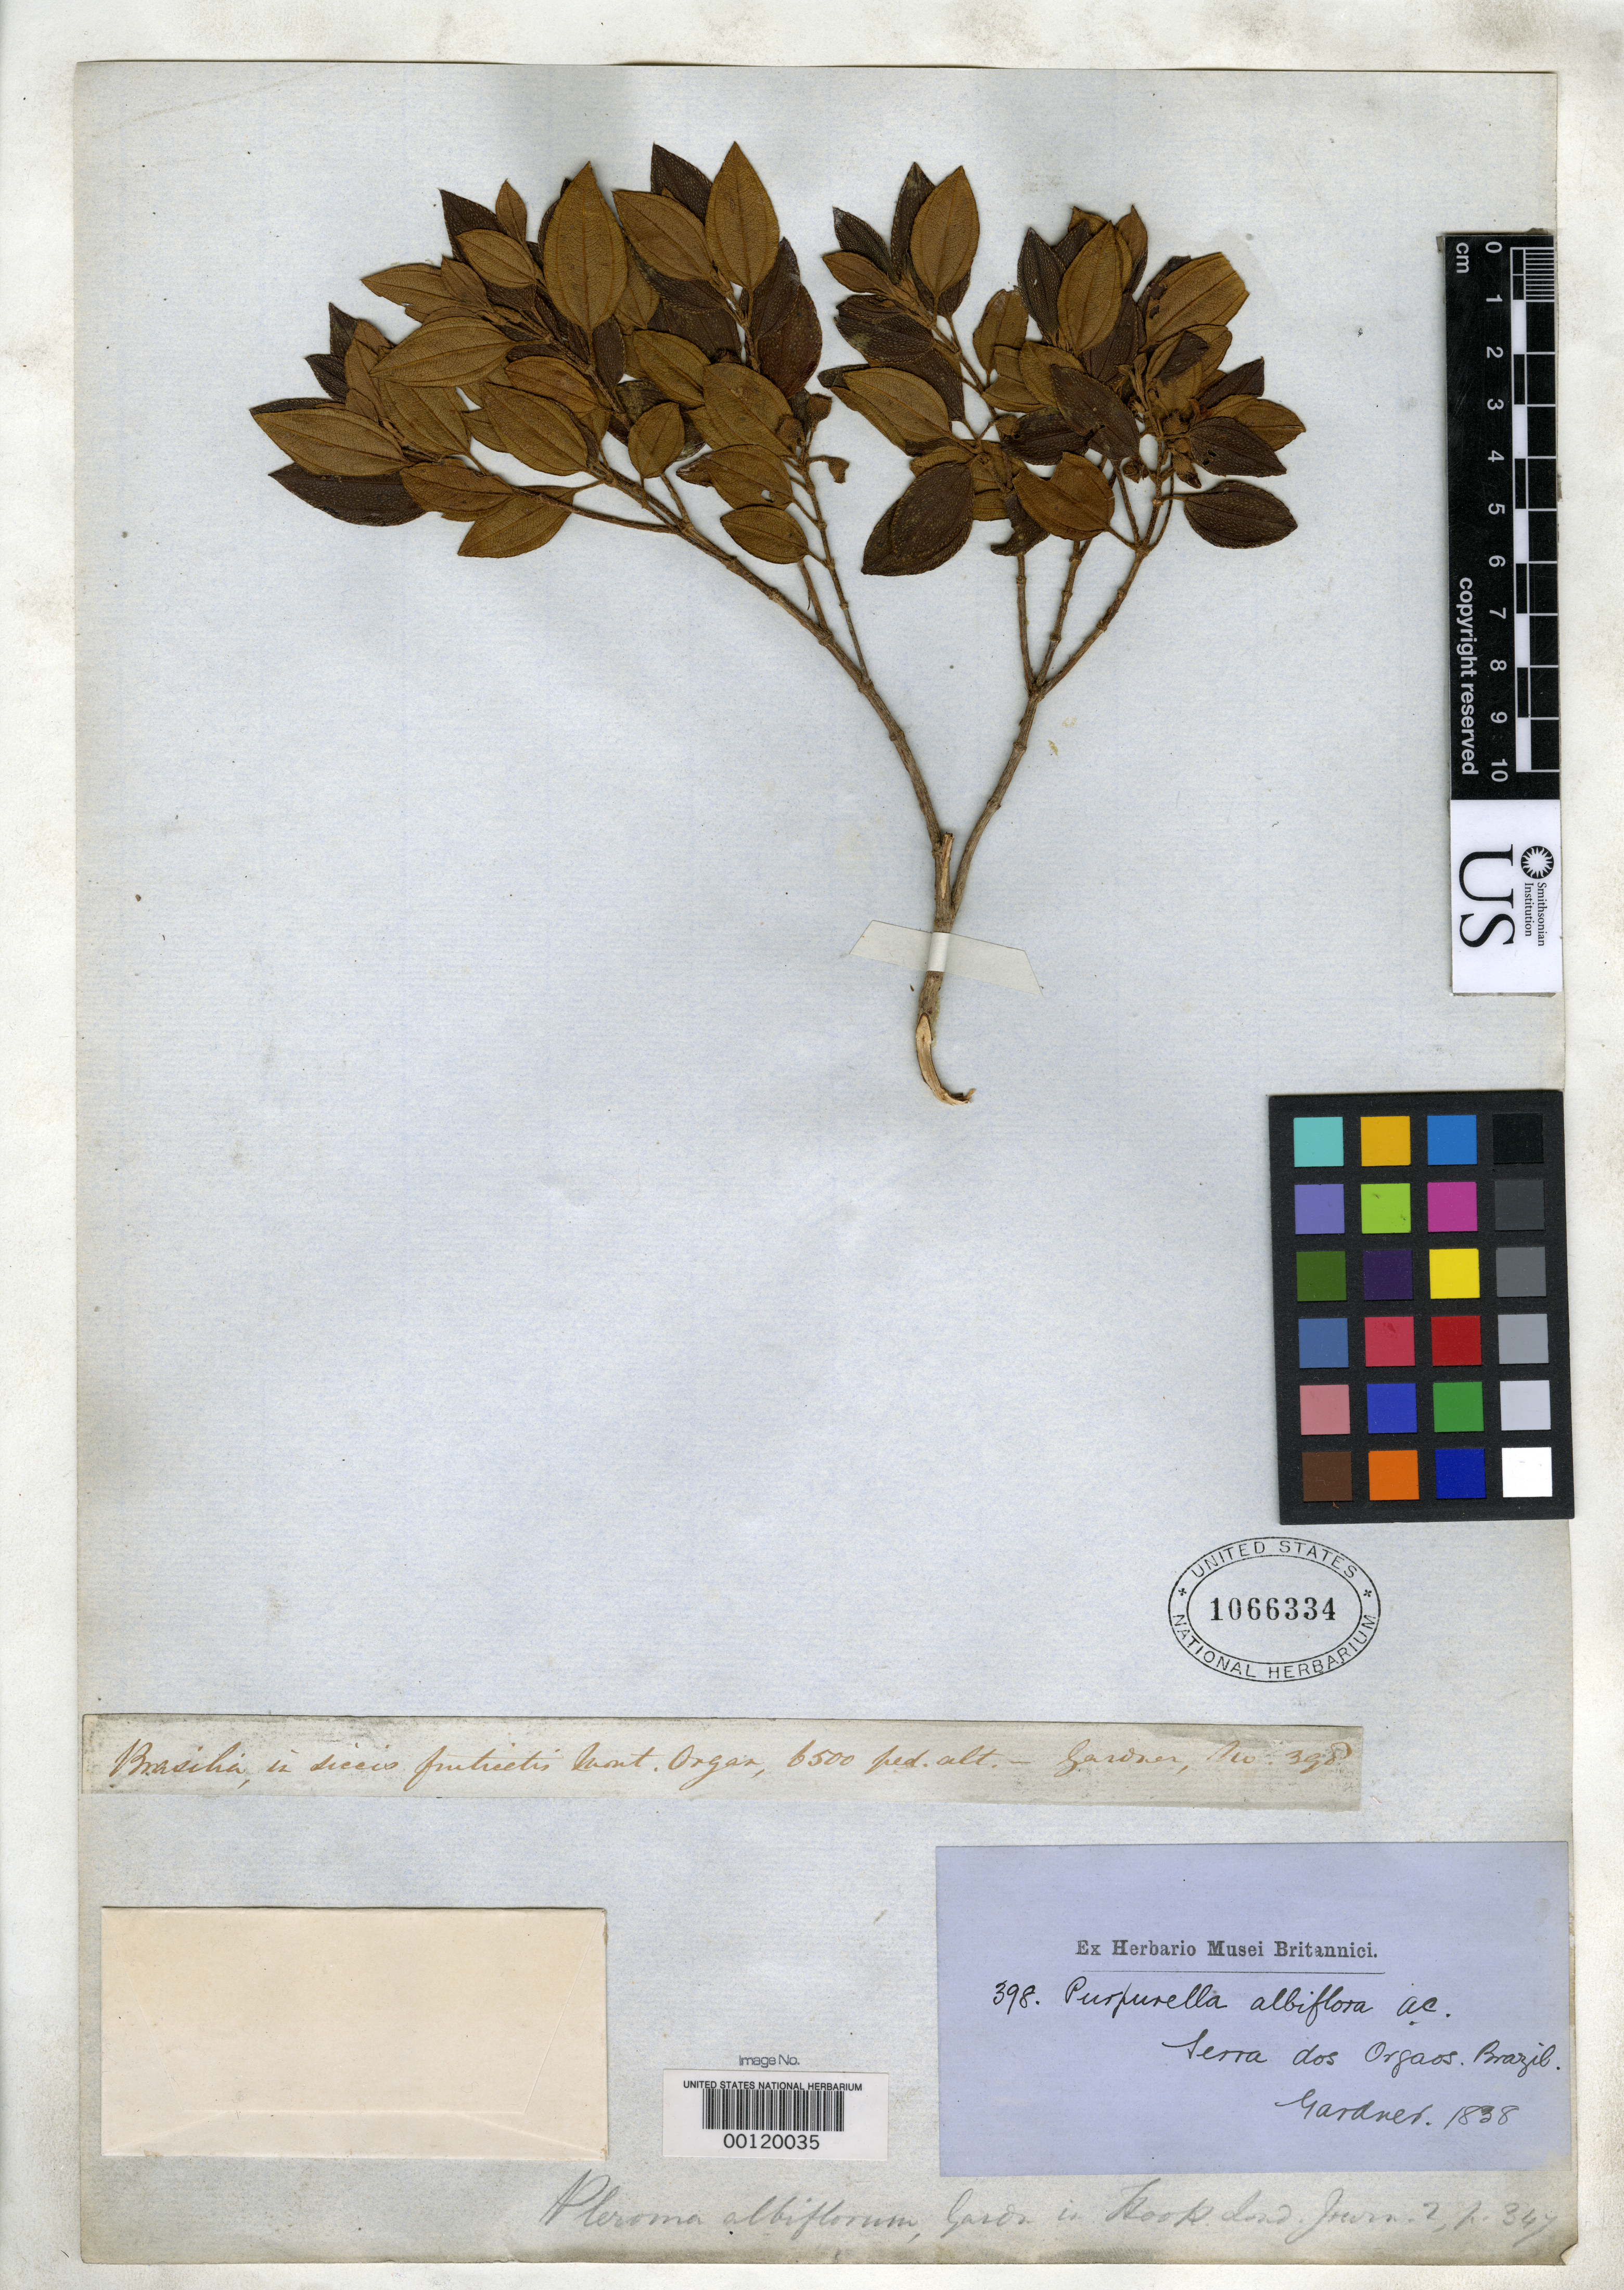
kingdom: Plantae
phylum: Tracheophyta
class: Magnoliopsida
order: Myrtales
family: Melastomataceae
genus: Pleroma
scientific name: Pleroma albiflorum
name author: Gardner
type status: Type Fragment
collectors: G. Gardner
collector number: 398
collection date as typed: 1838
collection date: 1838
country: Brazil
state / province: Rio de Janeiro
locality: Organ Mts.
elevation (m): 1981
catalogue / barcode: US 1066334